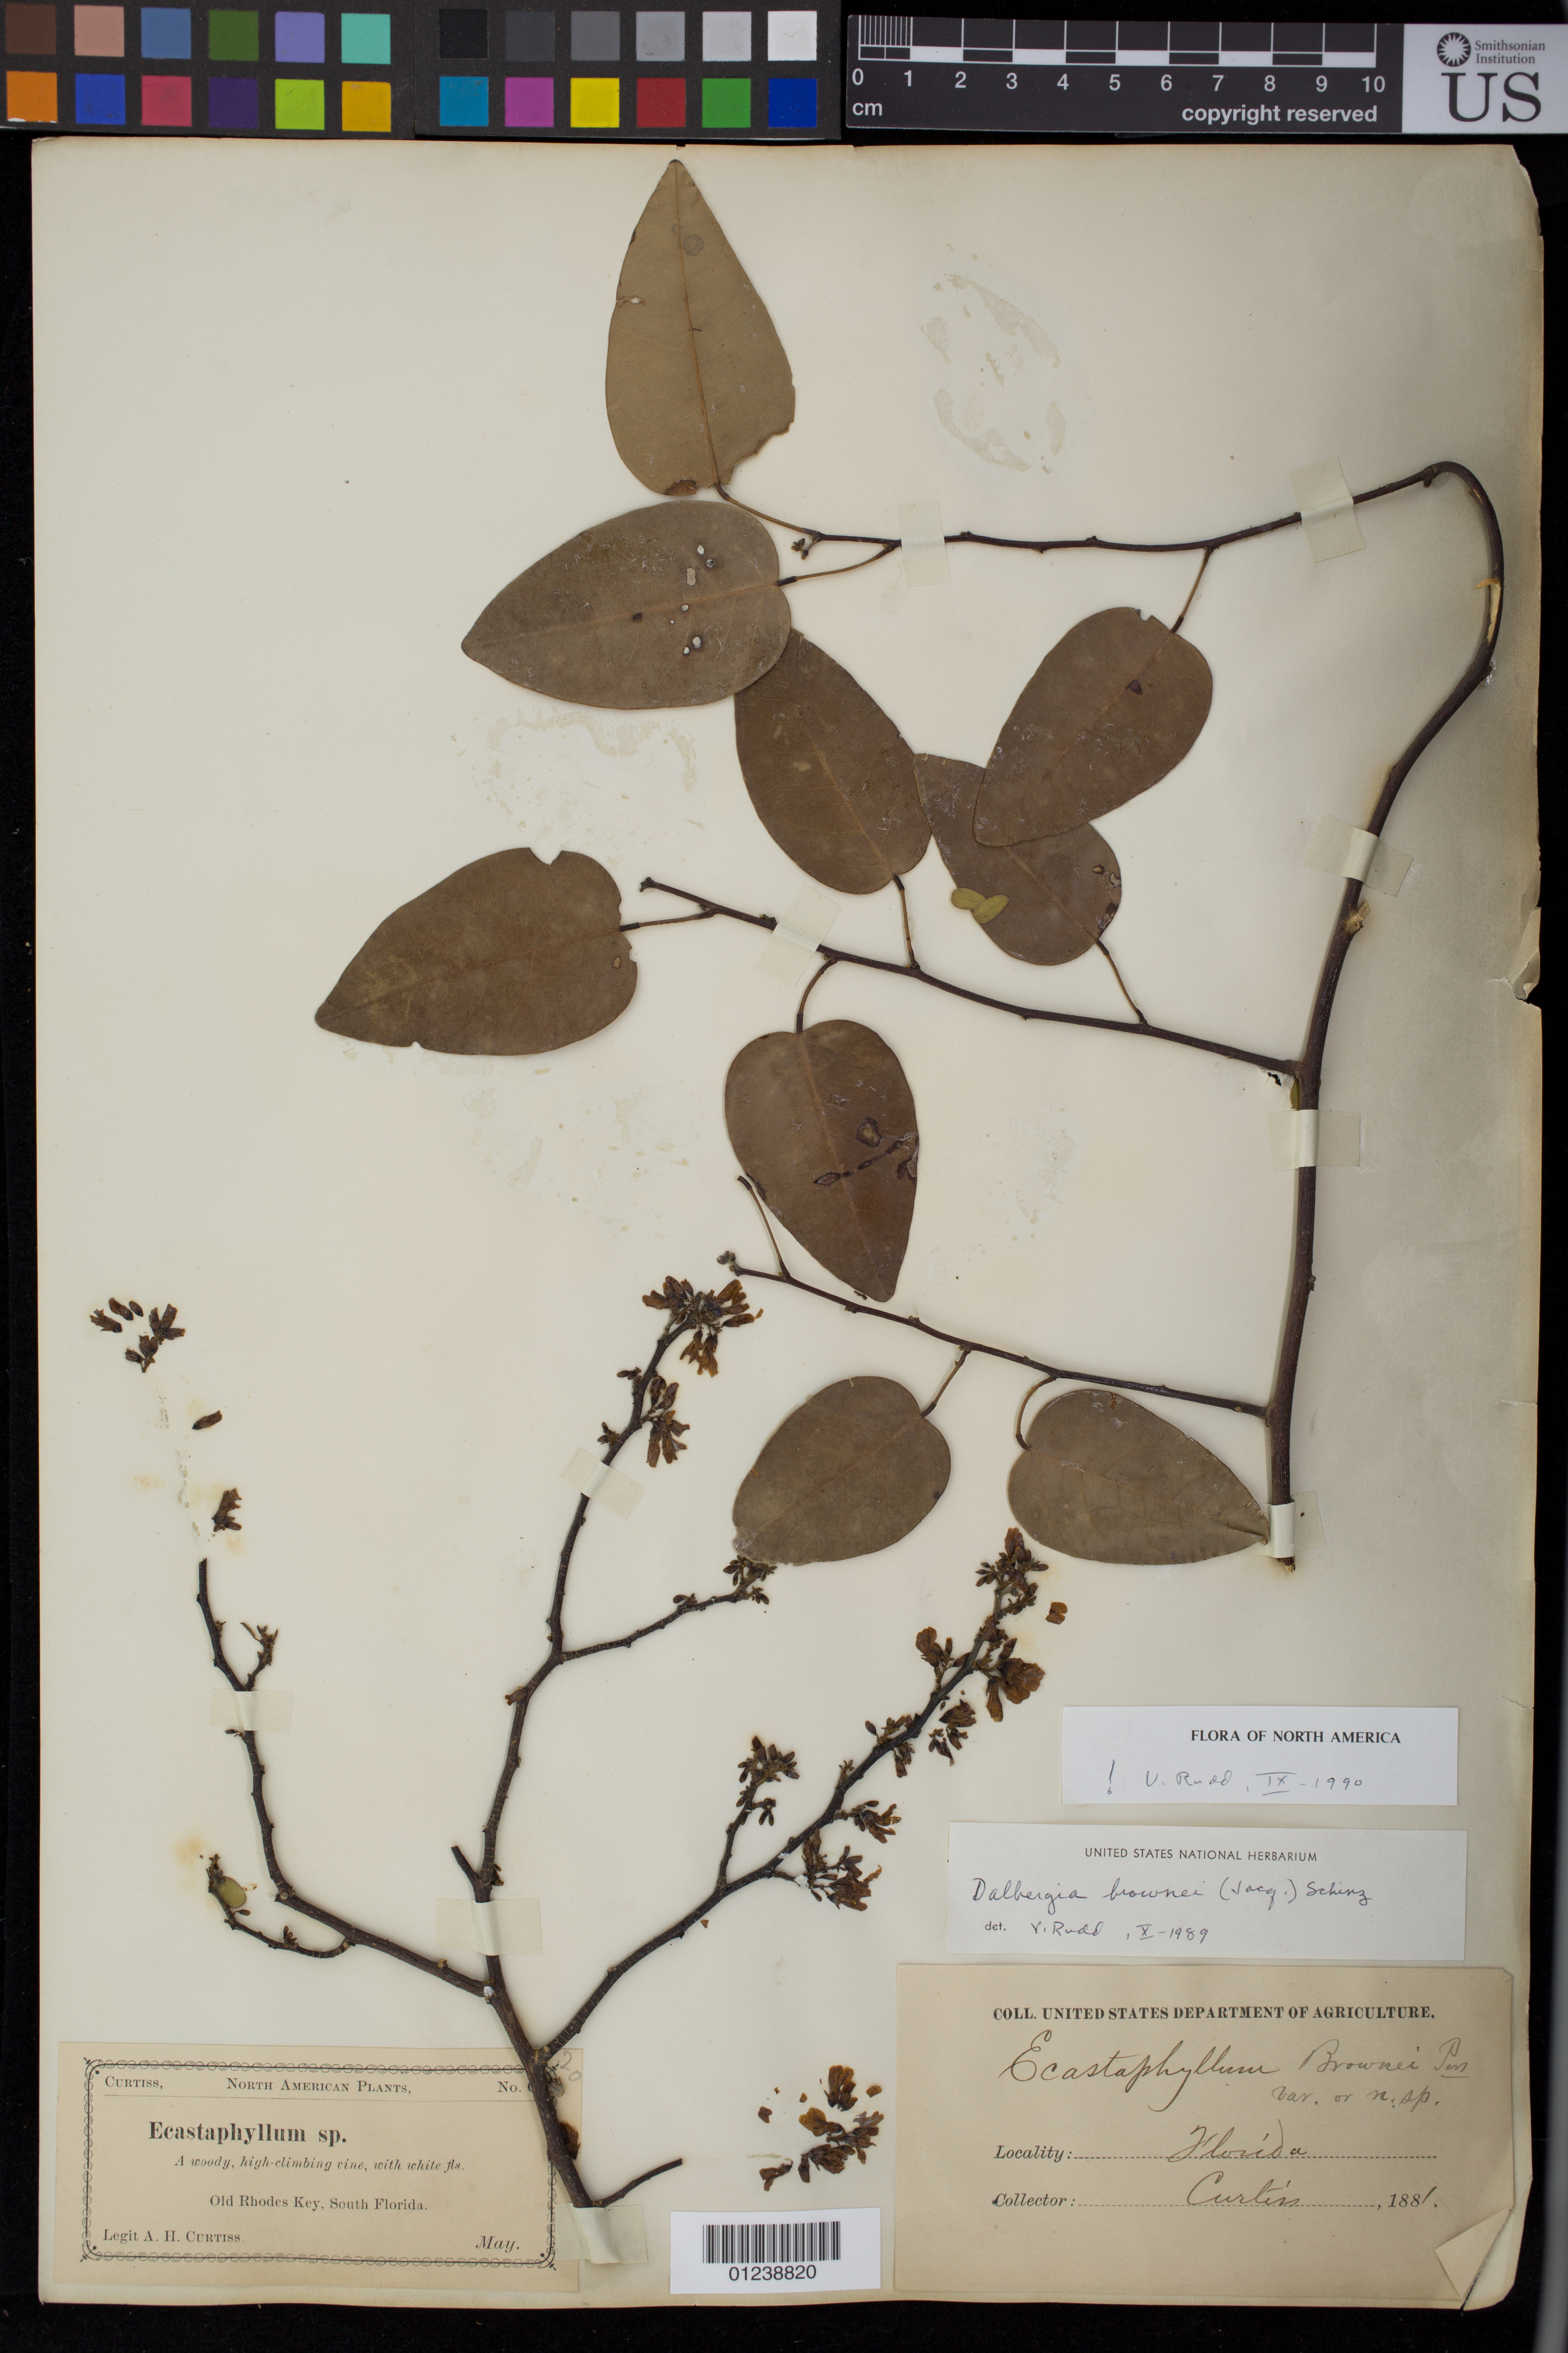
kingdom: Plantae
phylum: Tracheophyta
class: Magnoliopsida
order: Fabales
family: Fabaceae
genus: Dalbergia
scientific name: Dalbergia brownei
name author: (Jacq.) Schinz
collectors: A. H. Curtiss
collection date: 1881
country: United States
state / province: Florida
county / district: Miami-Dade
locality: Old Rhodes Key, South Florida